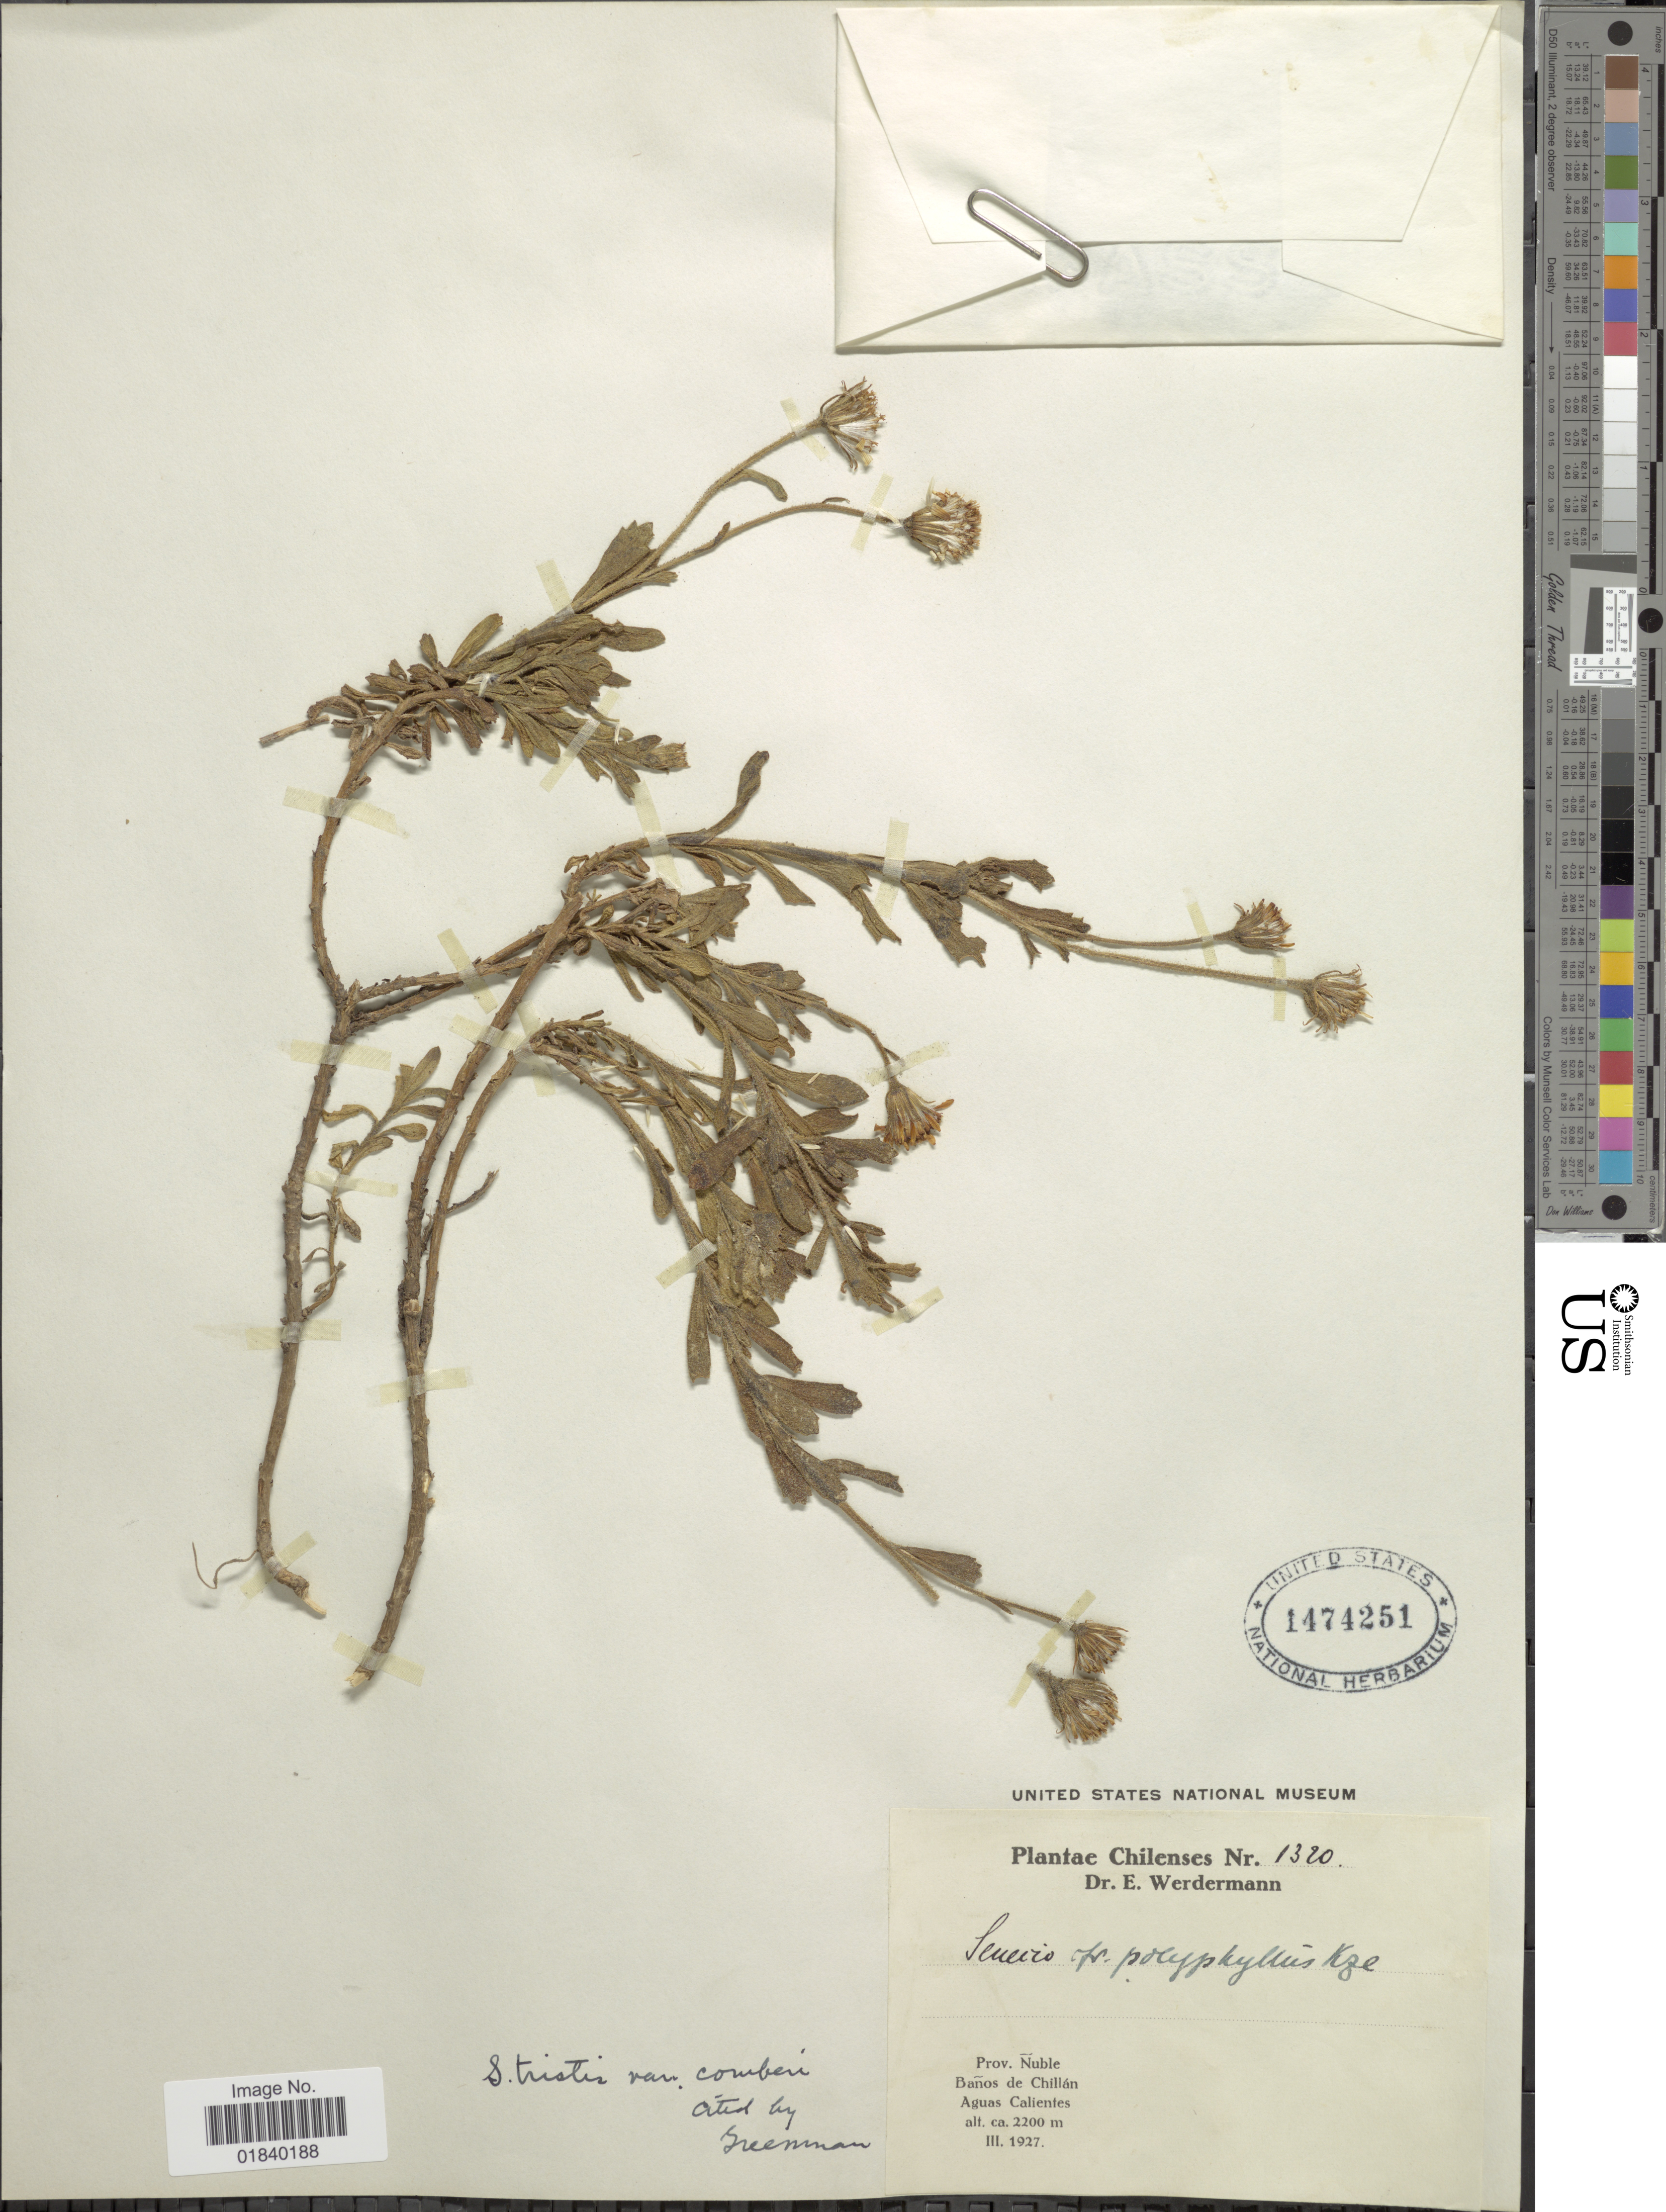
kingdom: Plantae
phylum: Tracheophyta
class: Magnoliopsida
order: Asterales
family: Asteraceae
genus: Senecio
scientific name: Senecio tristis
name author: Phil.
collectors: E. Werdermann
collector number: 1320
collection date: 1927-03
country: Chile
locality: Prov. Nuble. Banos de Chillan. Aguas Calientes.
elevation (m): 2200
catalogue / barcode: US 1474251